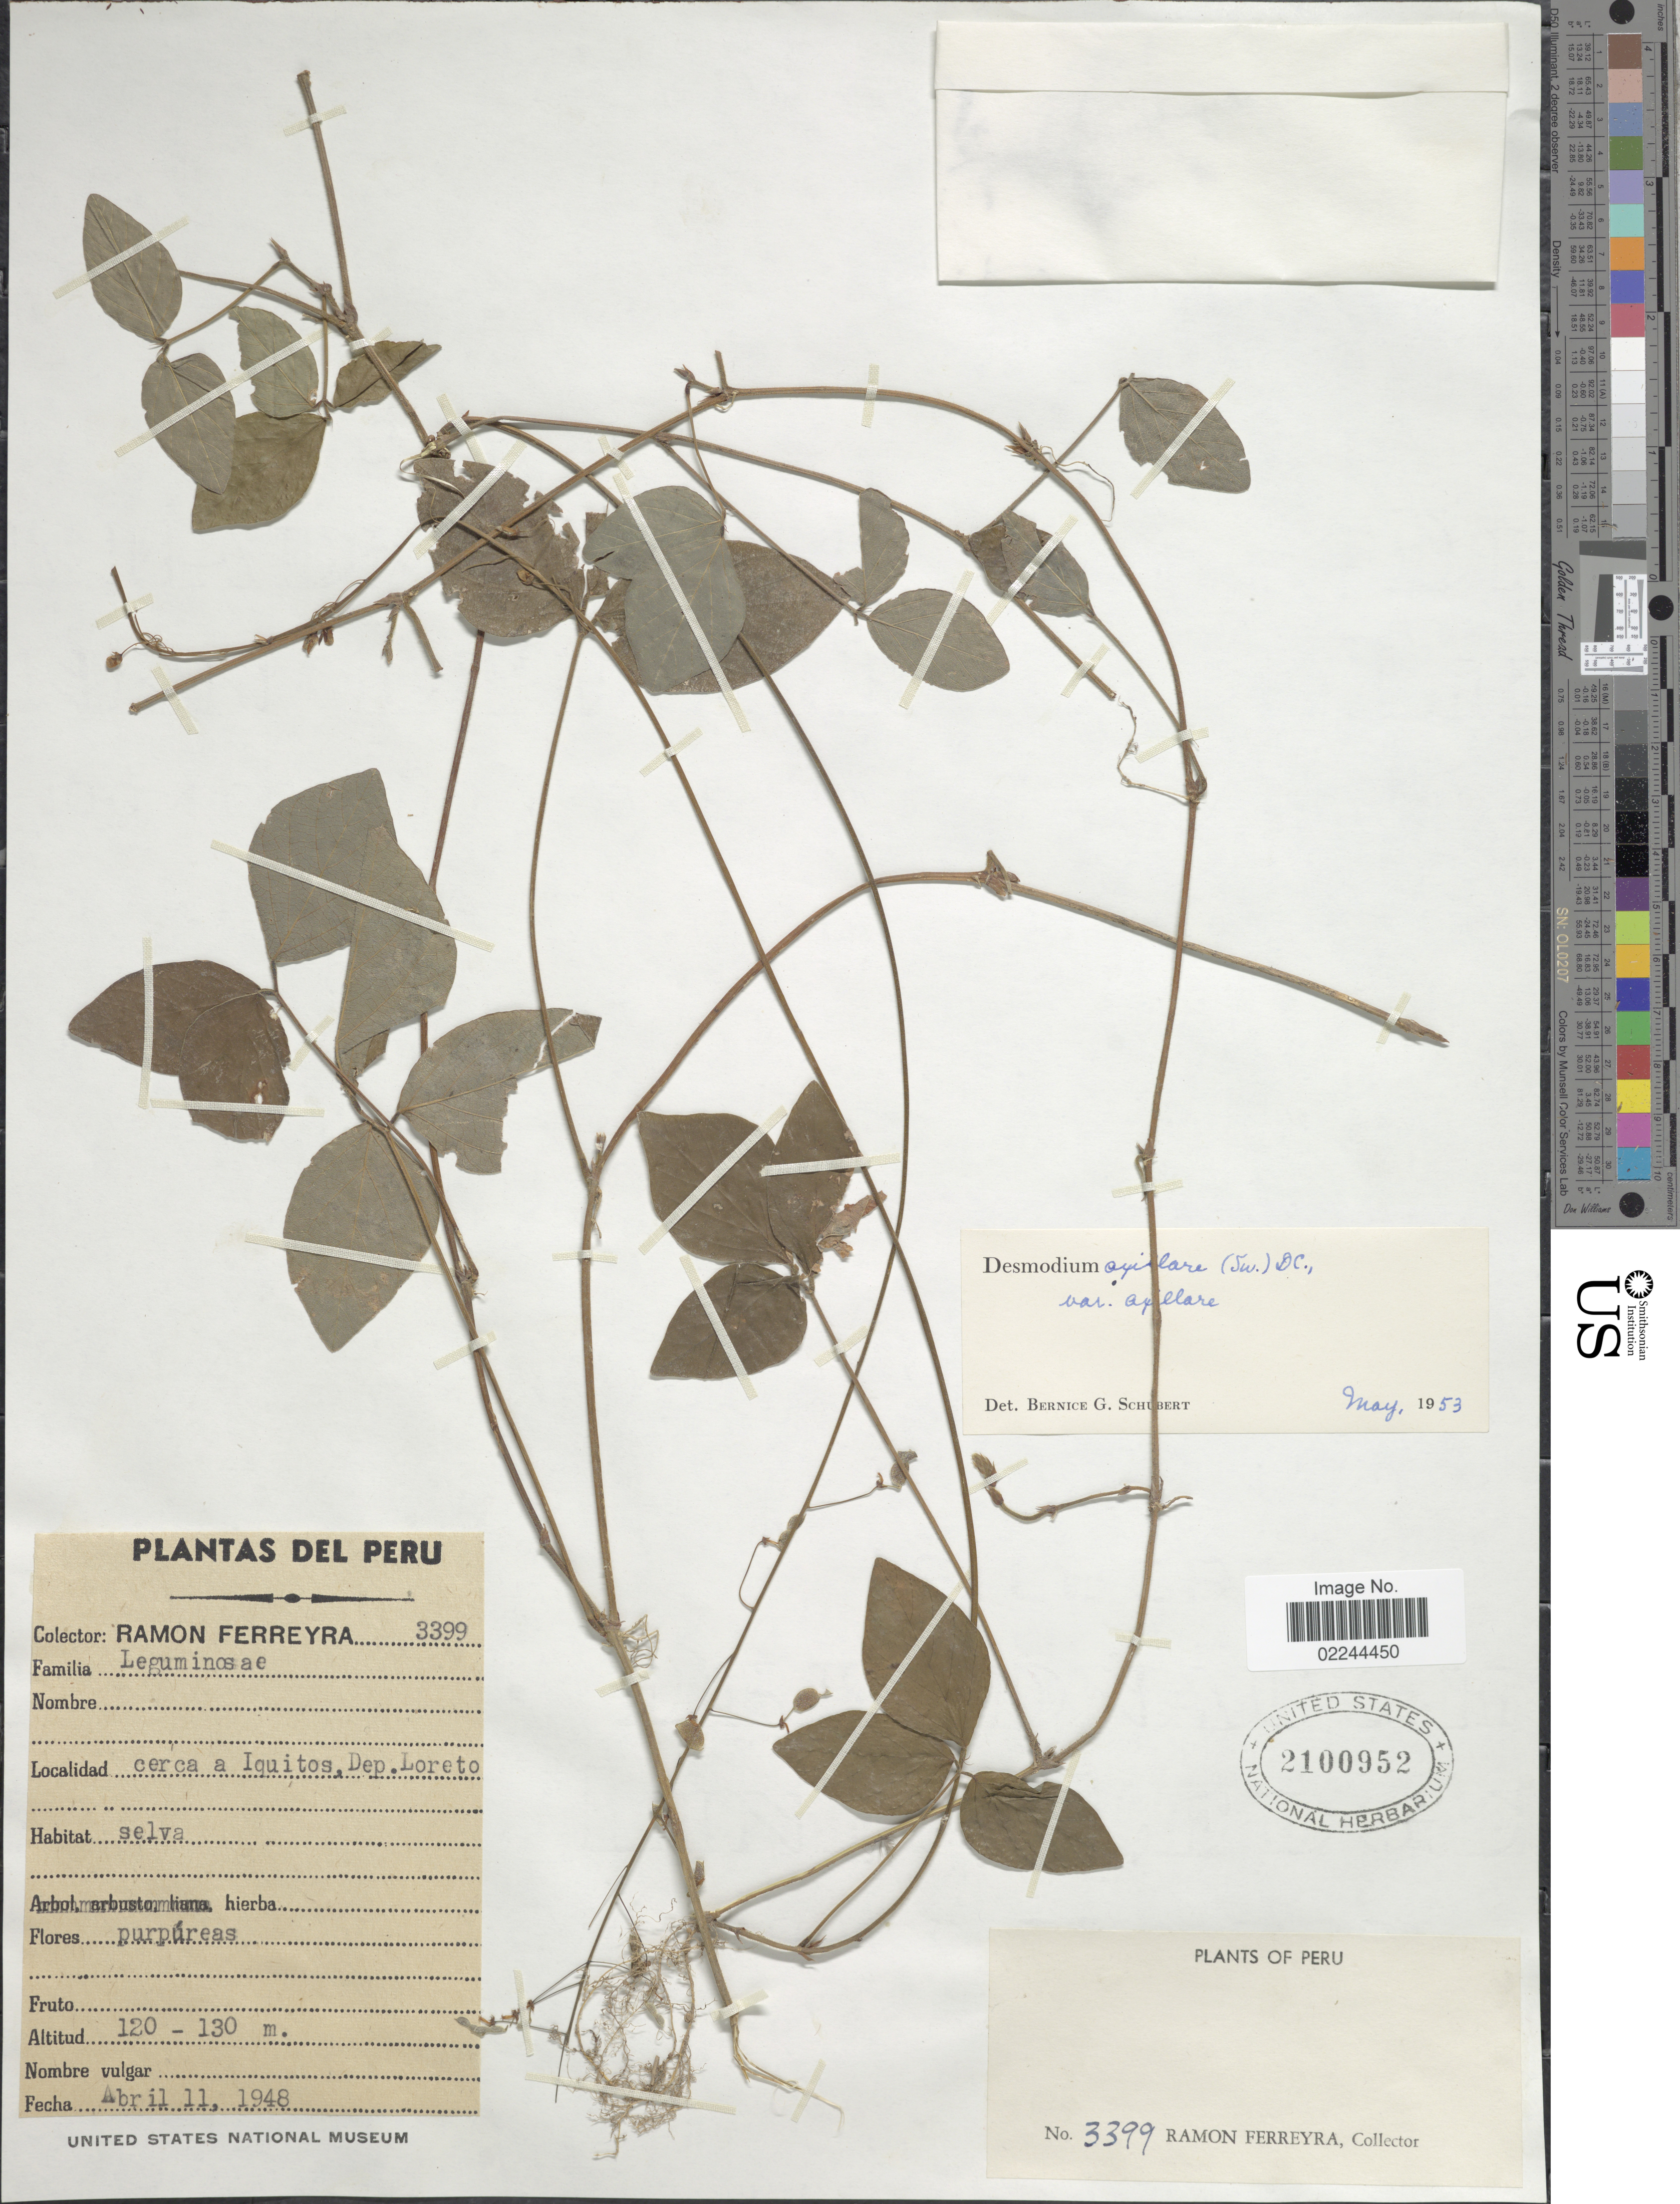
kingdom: Plantae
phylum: Tracheophyta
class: Magnoliopsida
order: Fabales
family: Fabaceae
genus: Desmodium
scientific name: Desmodium axillare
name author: (Sw.) DC.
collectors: R. A. Ferreyra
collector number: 3399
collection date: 1948-04-11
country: Peru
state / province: Loreto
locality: Cerca a Iquitos, Dep. Loreto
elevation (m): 120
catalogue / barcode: US 2100952